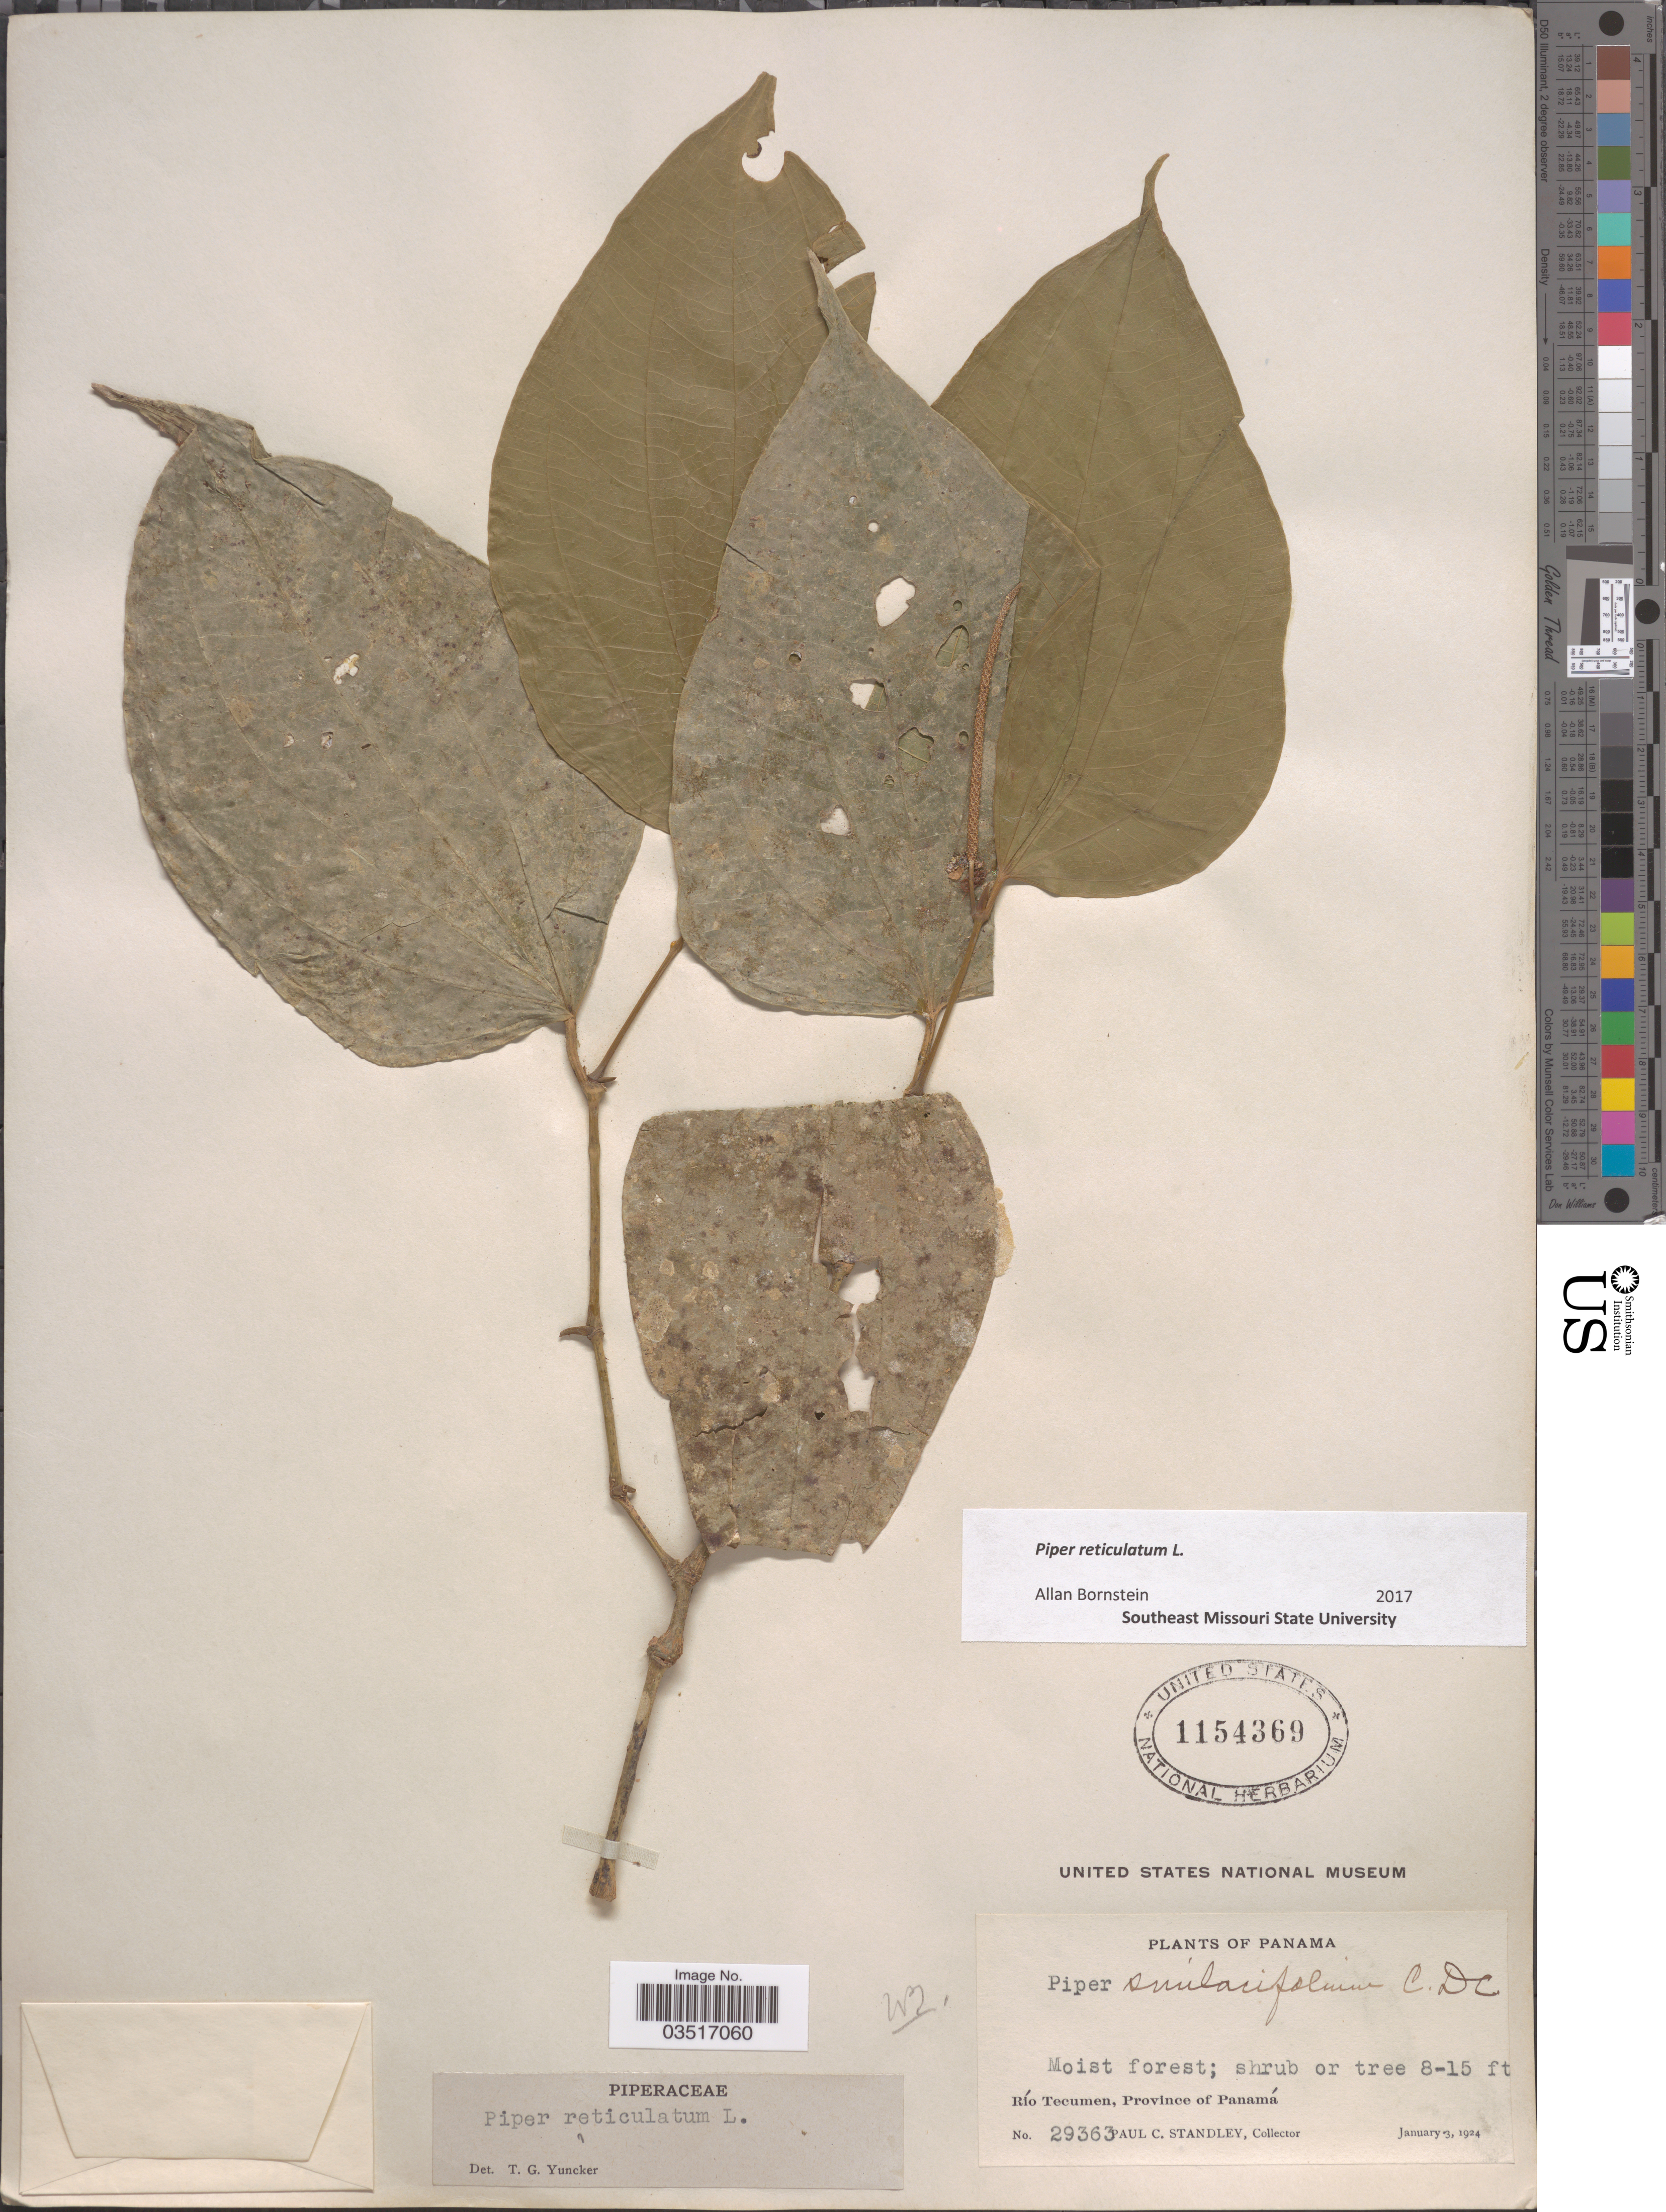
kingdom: Plantae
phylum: Tracheophyta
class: Magnoliopsida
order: Piperales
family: Piperaceae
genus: Piper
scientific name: Piper reticulatum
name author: L.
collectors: P. C. Standley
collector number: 29363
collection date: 1924-01-03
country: Panama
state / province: Panamá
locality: Río Tecumen, Province of Panamá.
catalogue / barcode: US 1154369